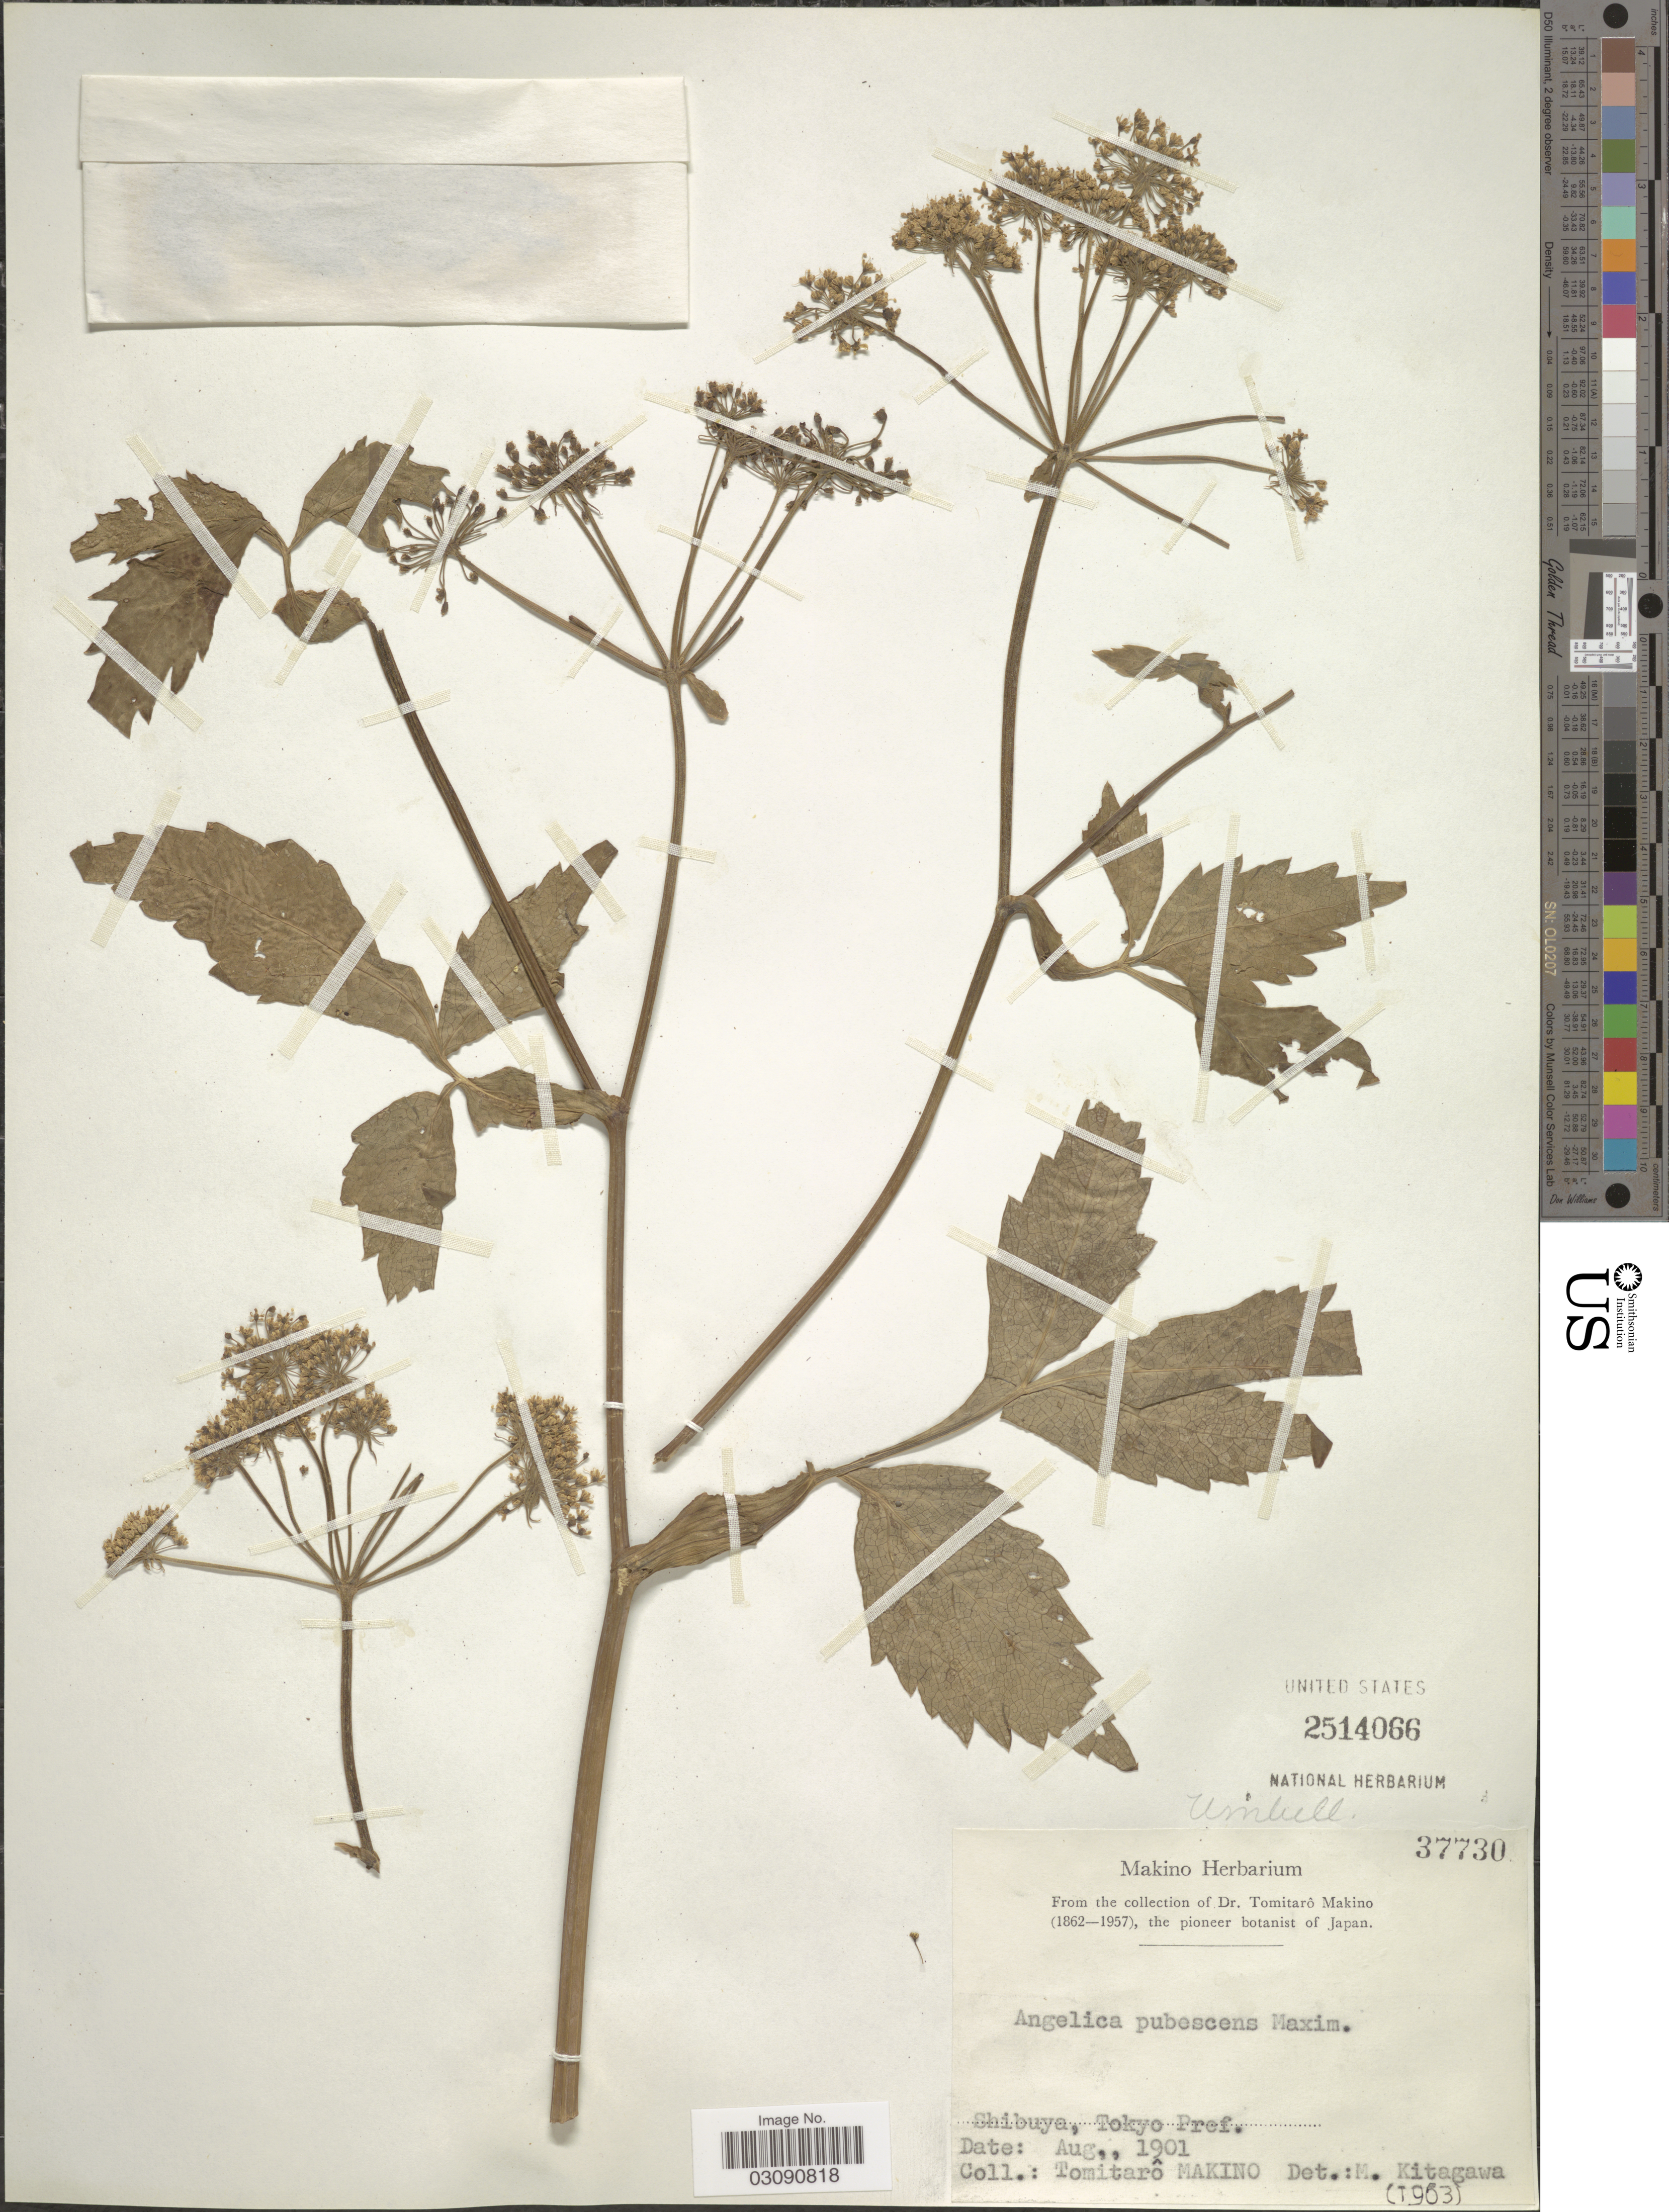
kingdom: Plantae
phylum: Tracheophyta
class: Magnoliopsida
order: Apiales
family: Apiaceae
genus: Angelica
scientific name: Angelica pubescens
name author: Maxim.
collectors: T. Makino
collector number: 37730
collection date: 1901-08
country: Japan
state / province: Tokyo, Federal City of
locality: Shibuya, Tokyo Pref.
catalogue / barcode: US 2514066